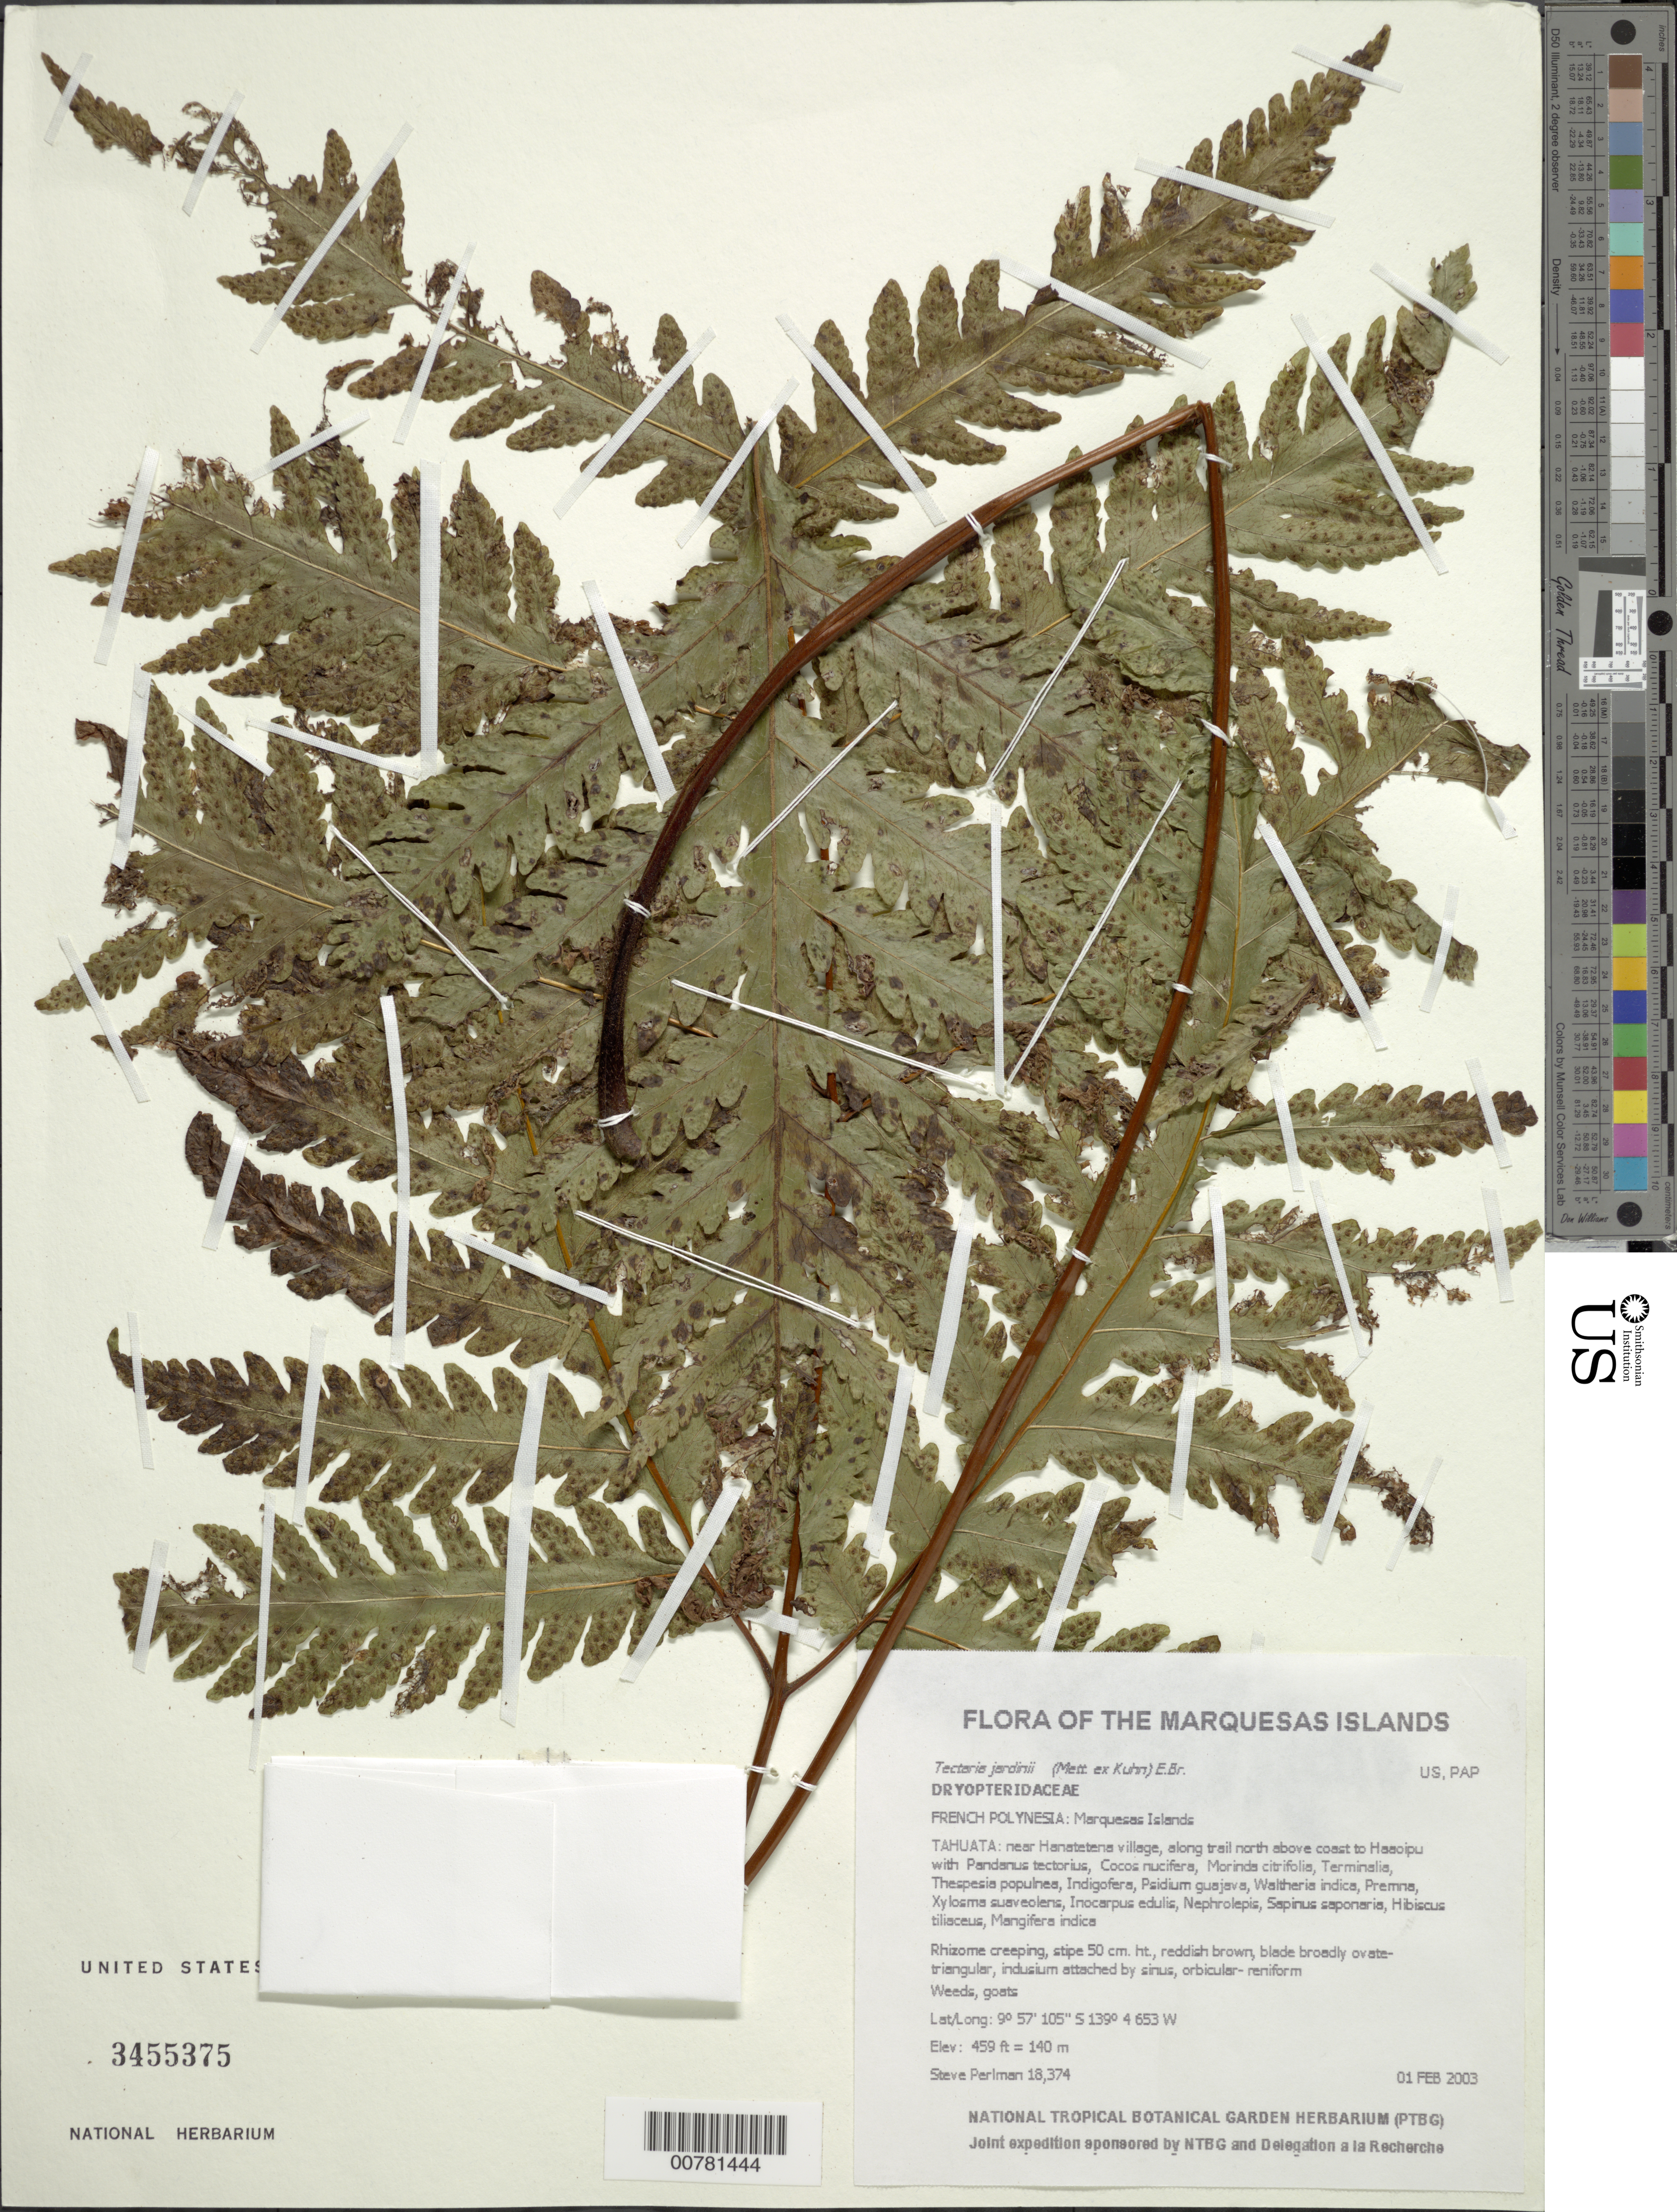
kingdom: Plantae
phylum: Tracheophyta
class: Polypodiopsida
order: Polypodiales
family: Tectariaceae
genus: Tectaria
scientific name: Tectaria jardinii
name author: (Mett. ex Kuhn) E.D. Br.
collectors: S. P. Perlman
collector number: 18374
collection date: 2003-02-01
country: French Polynesia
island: Tahuata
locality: Near Hanatetena village, along trail north above coast to Haaoipu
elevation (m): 140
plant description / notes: Weeds, goats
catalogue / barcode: US 3455375